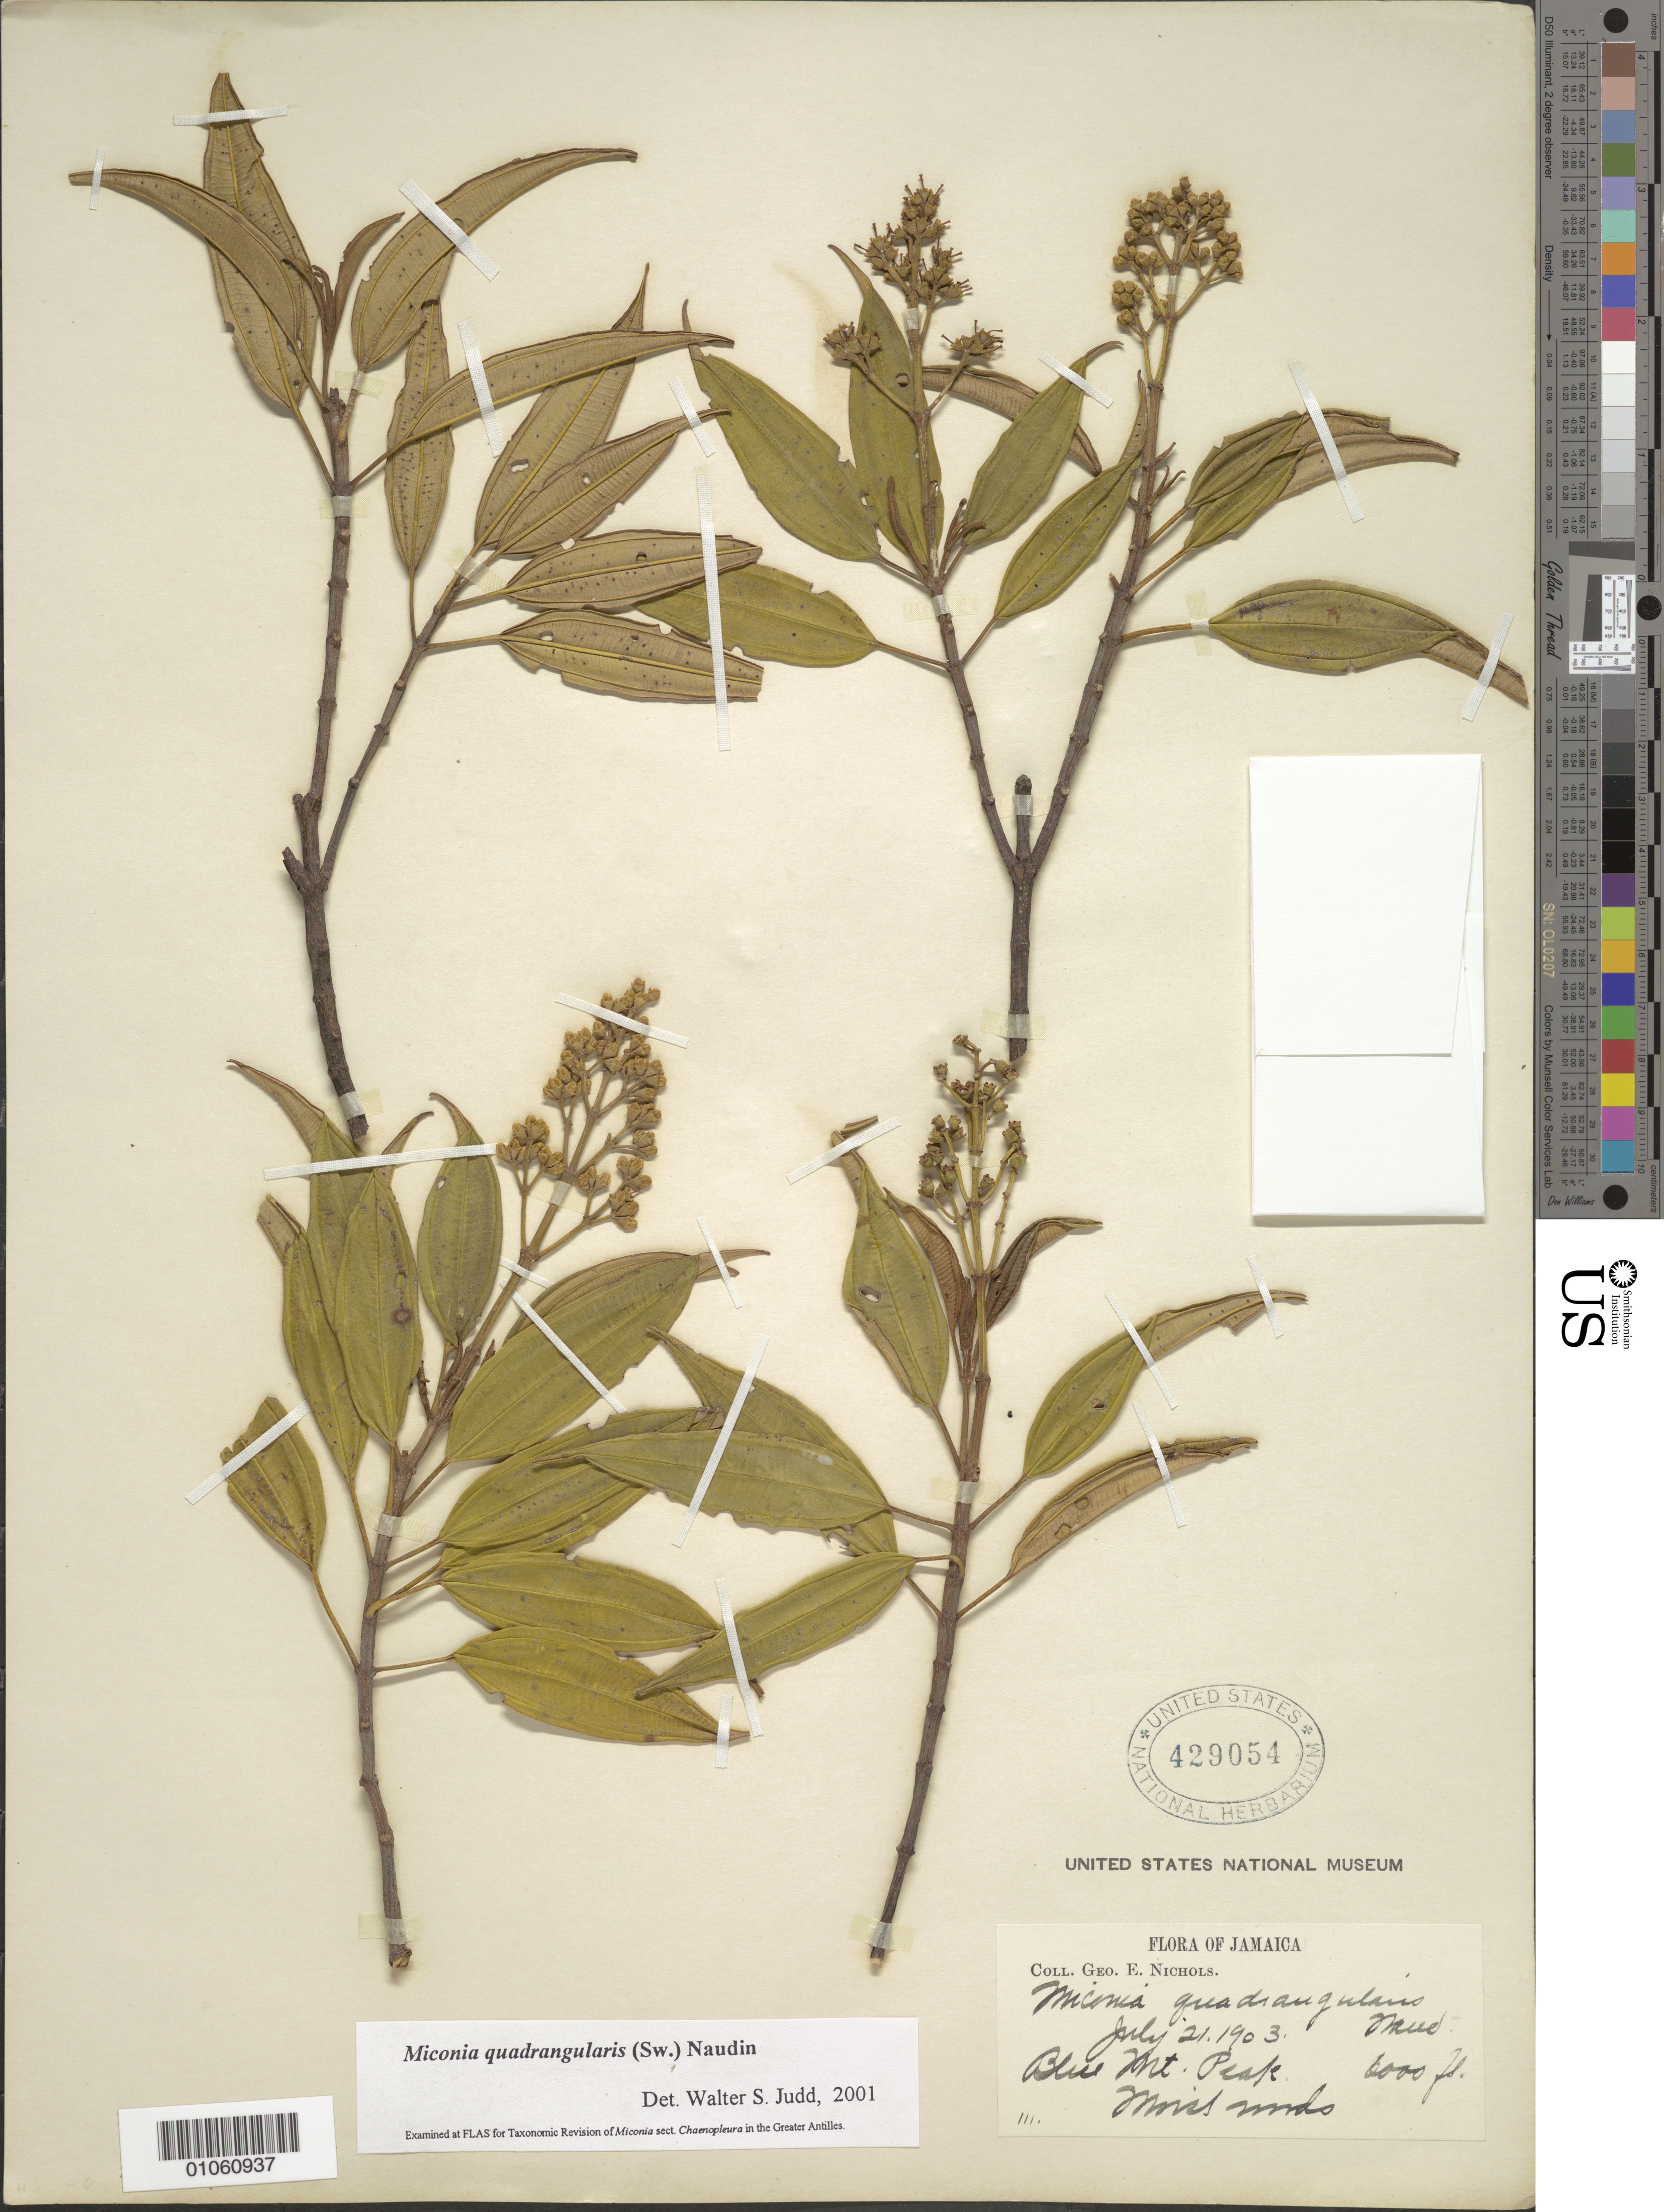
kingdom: Plantae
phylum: Tracheophyta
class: Magnoliopsida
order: Myrtales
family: Melastomataceae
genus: Miconia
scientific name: Miconia quadrangularis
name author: (Sw.) Naudin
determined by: Judd, Walter S.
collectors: G. E. Nichols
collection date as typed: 21 Jul 1903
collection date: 1903-07-21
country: Jamaica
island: Jamaica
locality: Blue Mountain Peak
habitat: Moist sands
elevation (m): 610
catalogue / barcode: US 429054